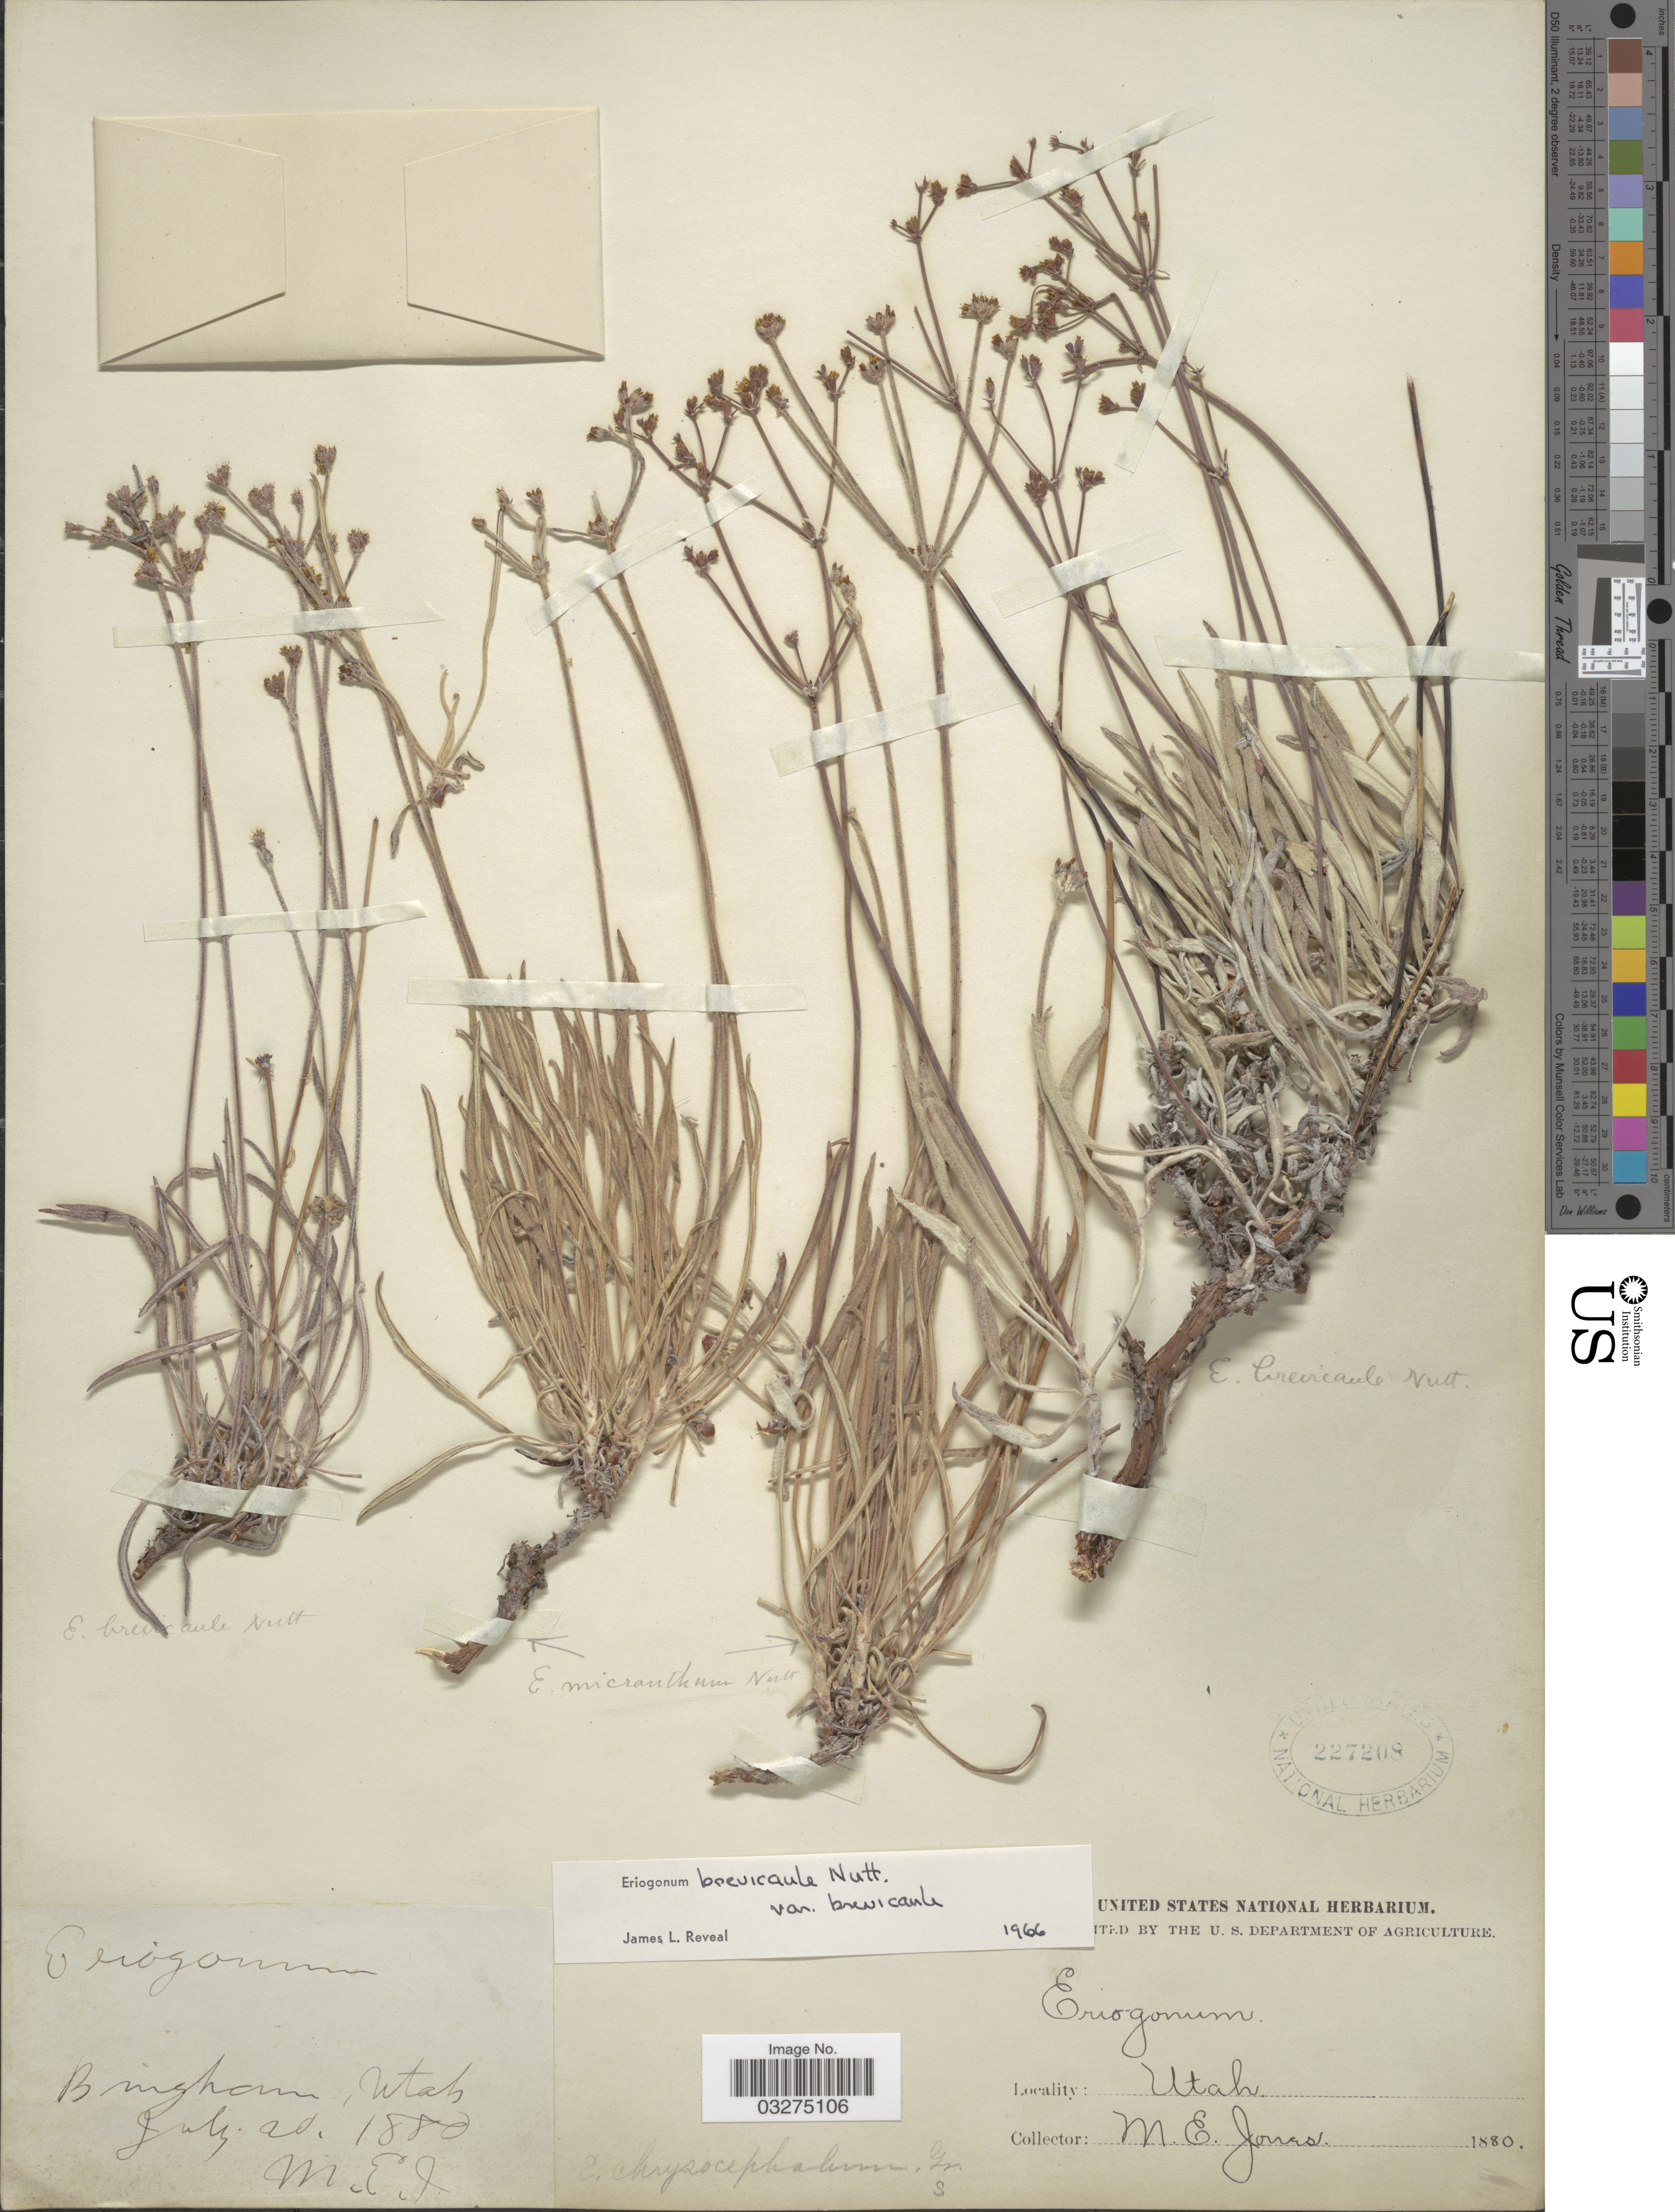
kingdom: Plantae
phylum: Tracheophyta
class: Magnoliopsida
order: Caryophyllales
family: Polygonaceae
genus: Eriogonum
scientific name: Eriogonum brevicaule var. cottmanii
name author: (S. Stokes) Reveal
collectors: M. E. Jones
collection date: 1880-07-20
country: United States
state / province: Utah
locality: Bringham.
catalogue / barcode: US 227208